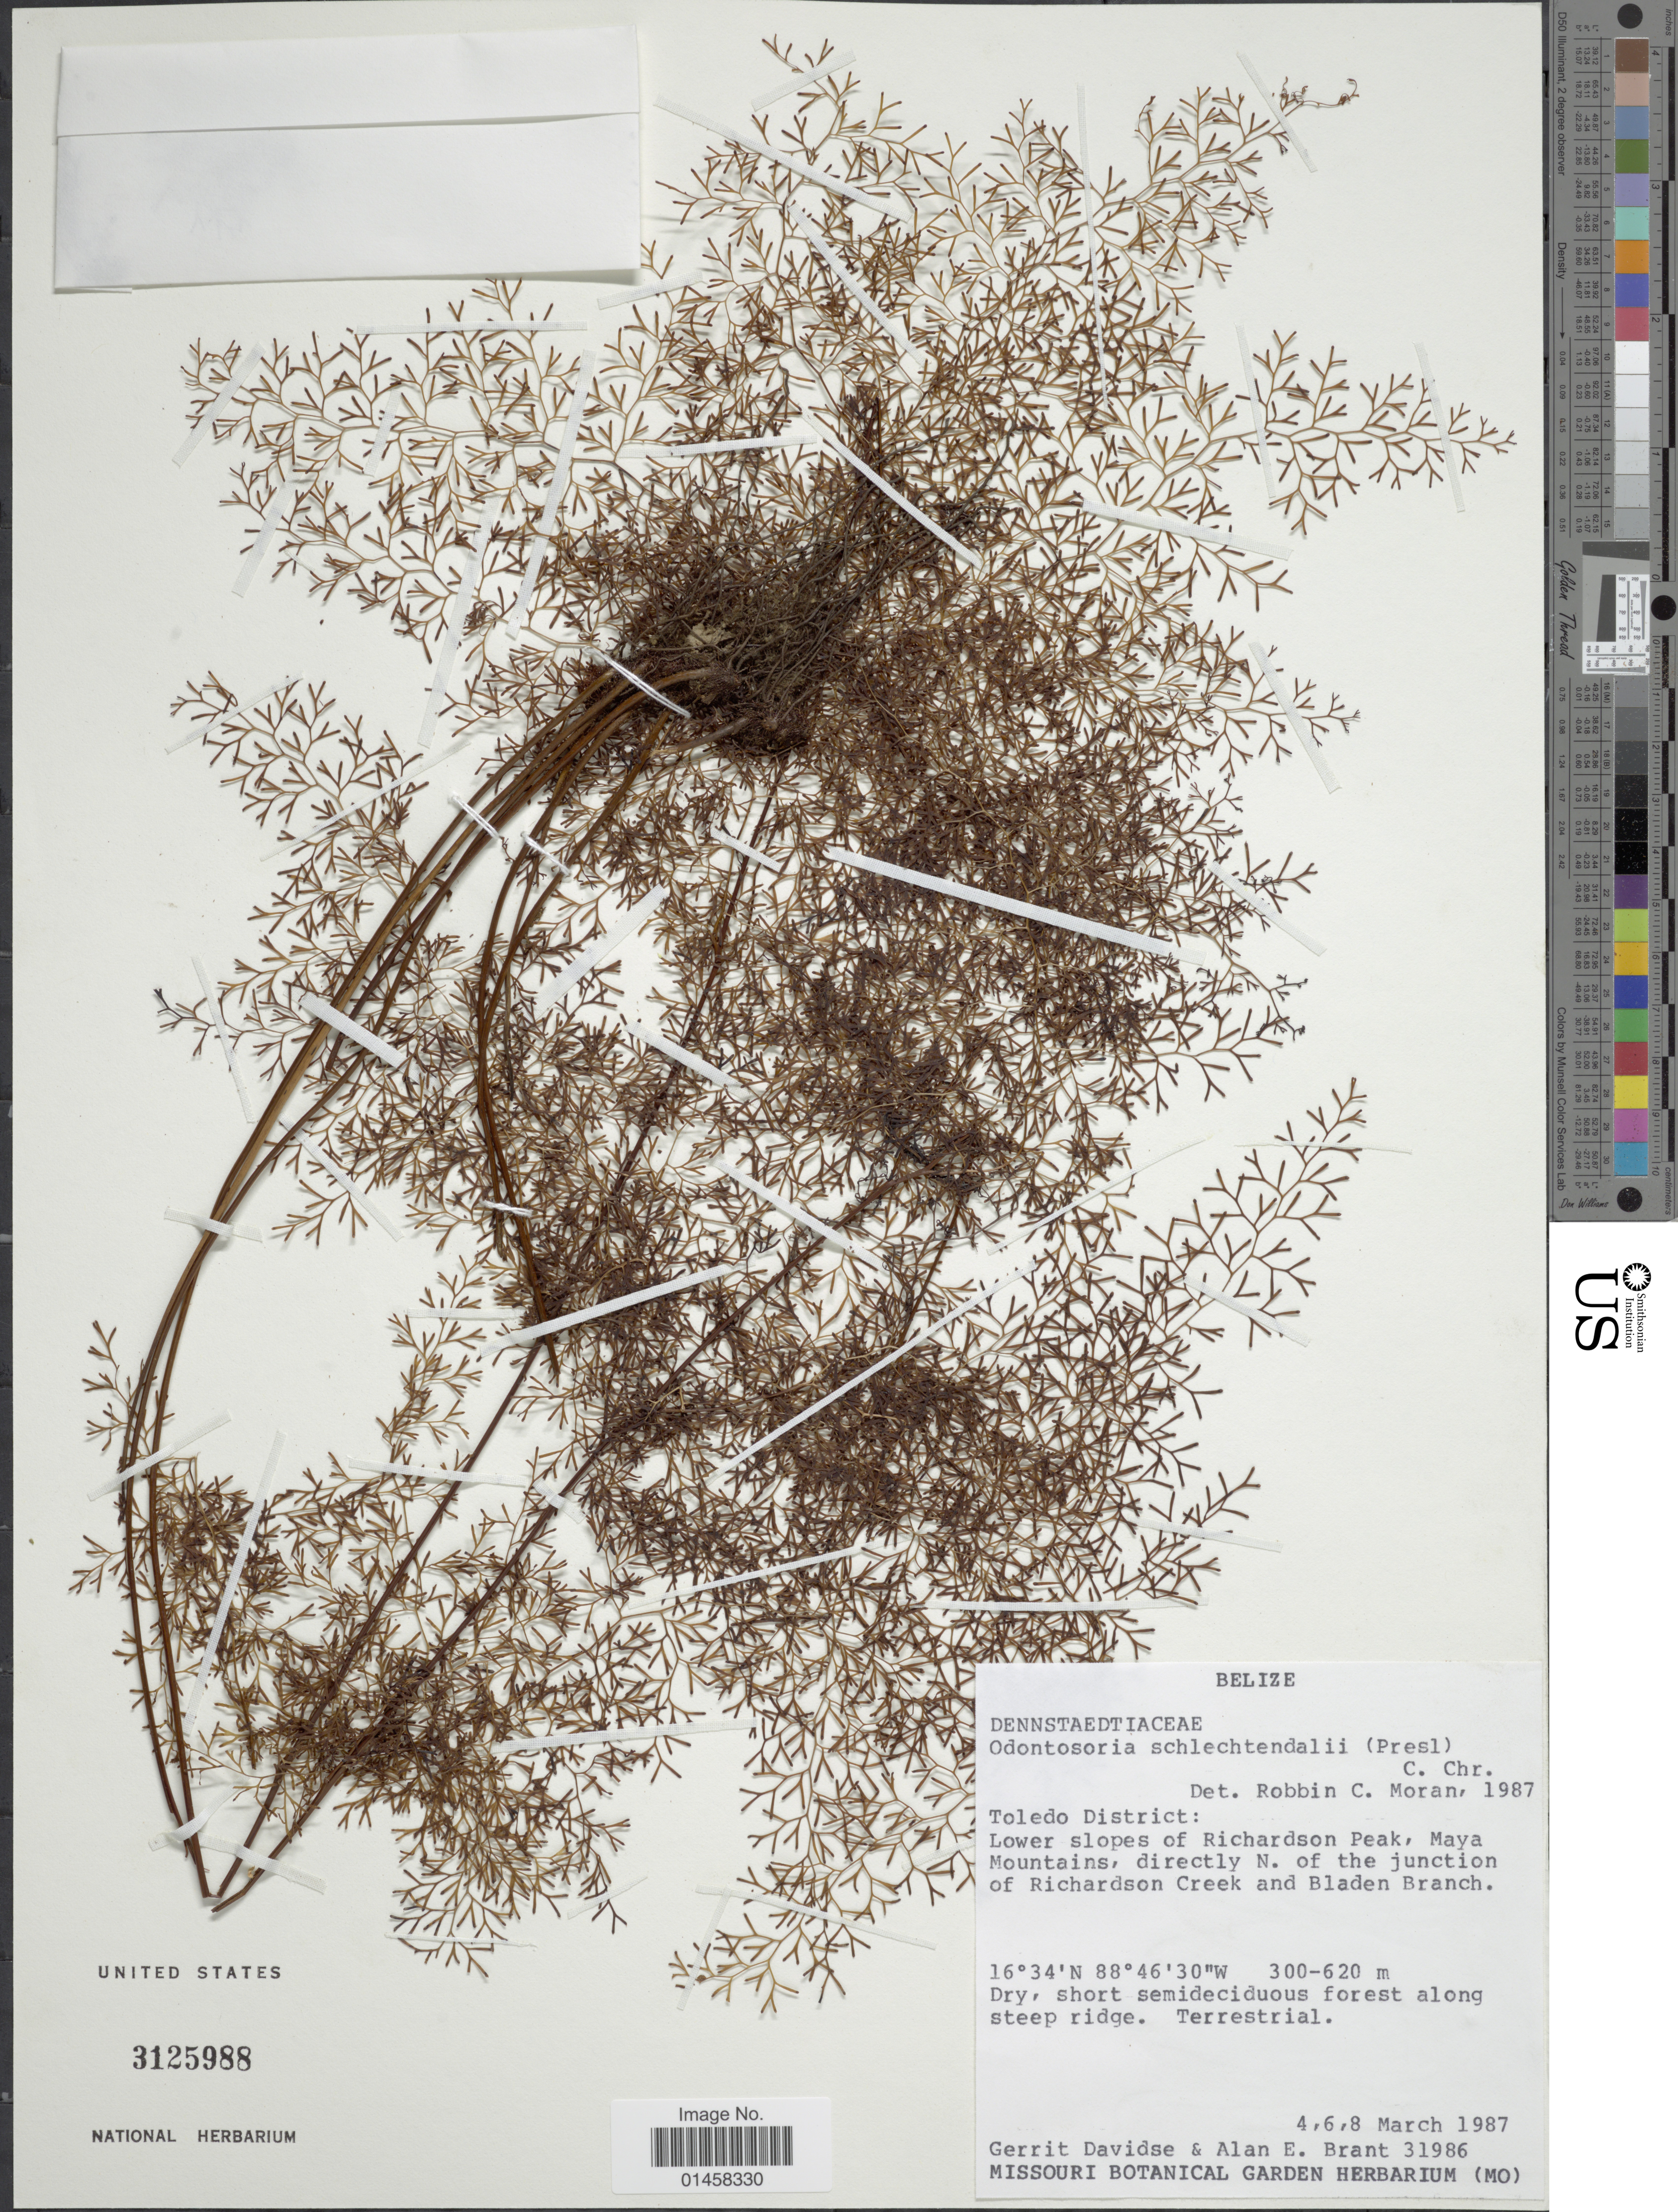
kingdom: Plantae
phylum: Tracheophyta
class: Polypodiopsida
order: Polypodiales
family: Lindsaeaceae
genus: Odontosoria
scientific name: Odontosoria schlechtendalii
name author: (C. Presl) C. Chr.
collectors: G. Davidse & A. Brant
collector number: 31986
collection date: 1987-03-04/1987-03-08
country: Belize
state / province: Toledo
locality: Lower slopes of Richardson Peak, Maya Mountains, directly N. of the junction of Richardson Creek and Bladen Branch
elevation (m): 300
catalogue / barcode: US 3125988